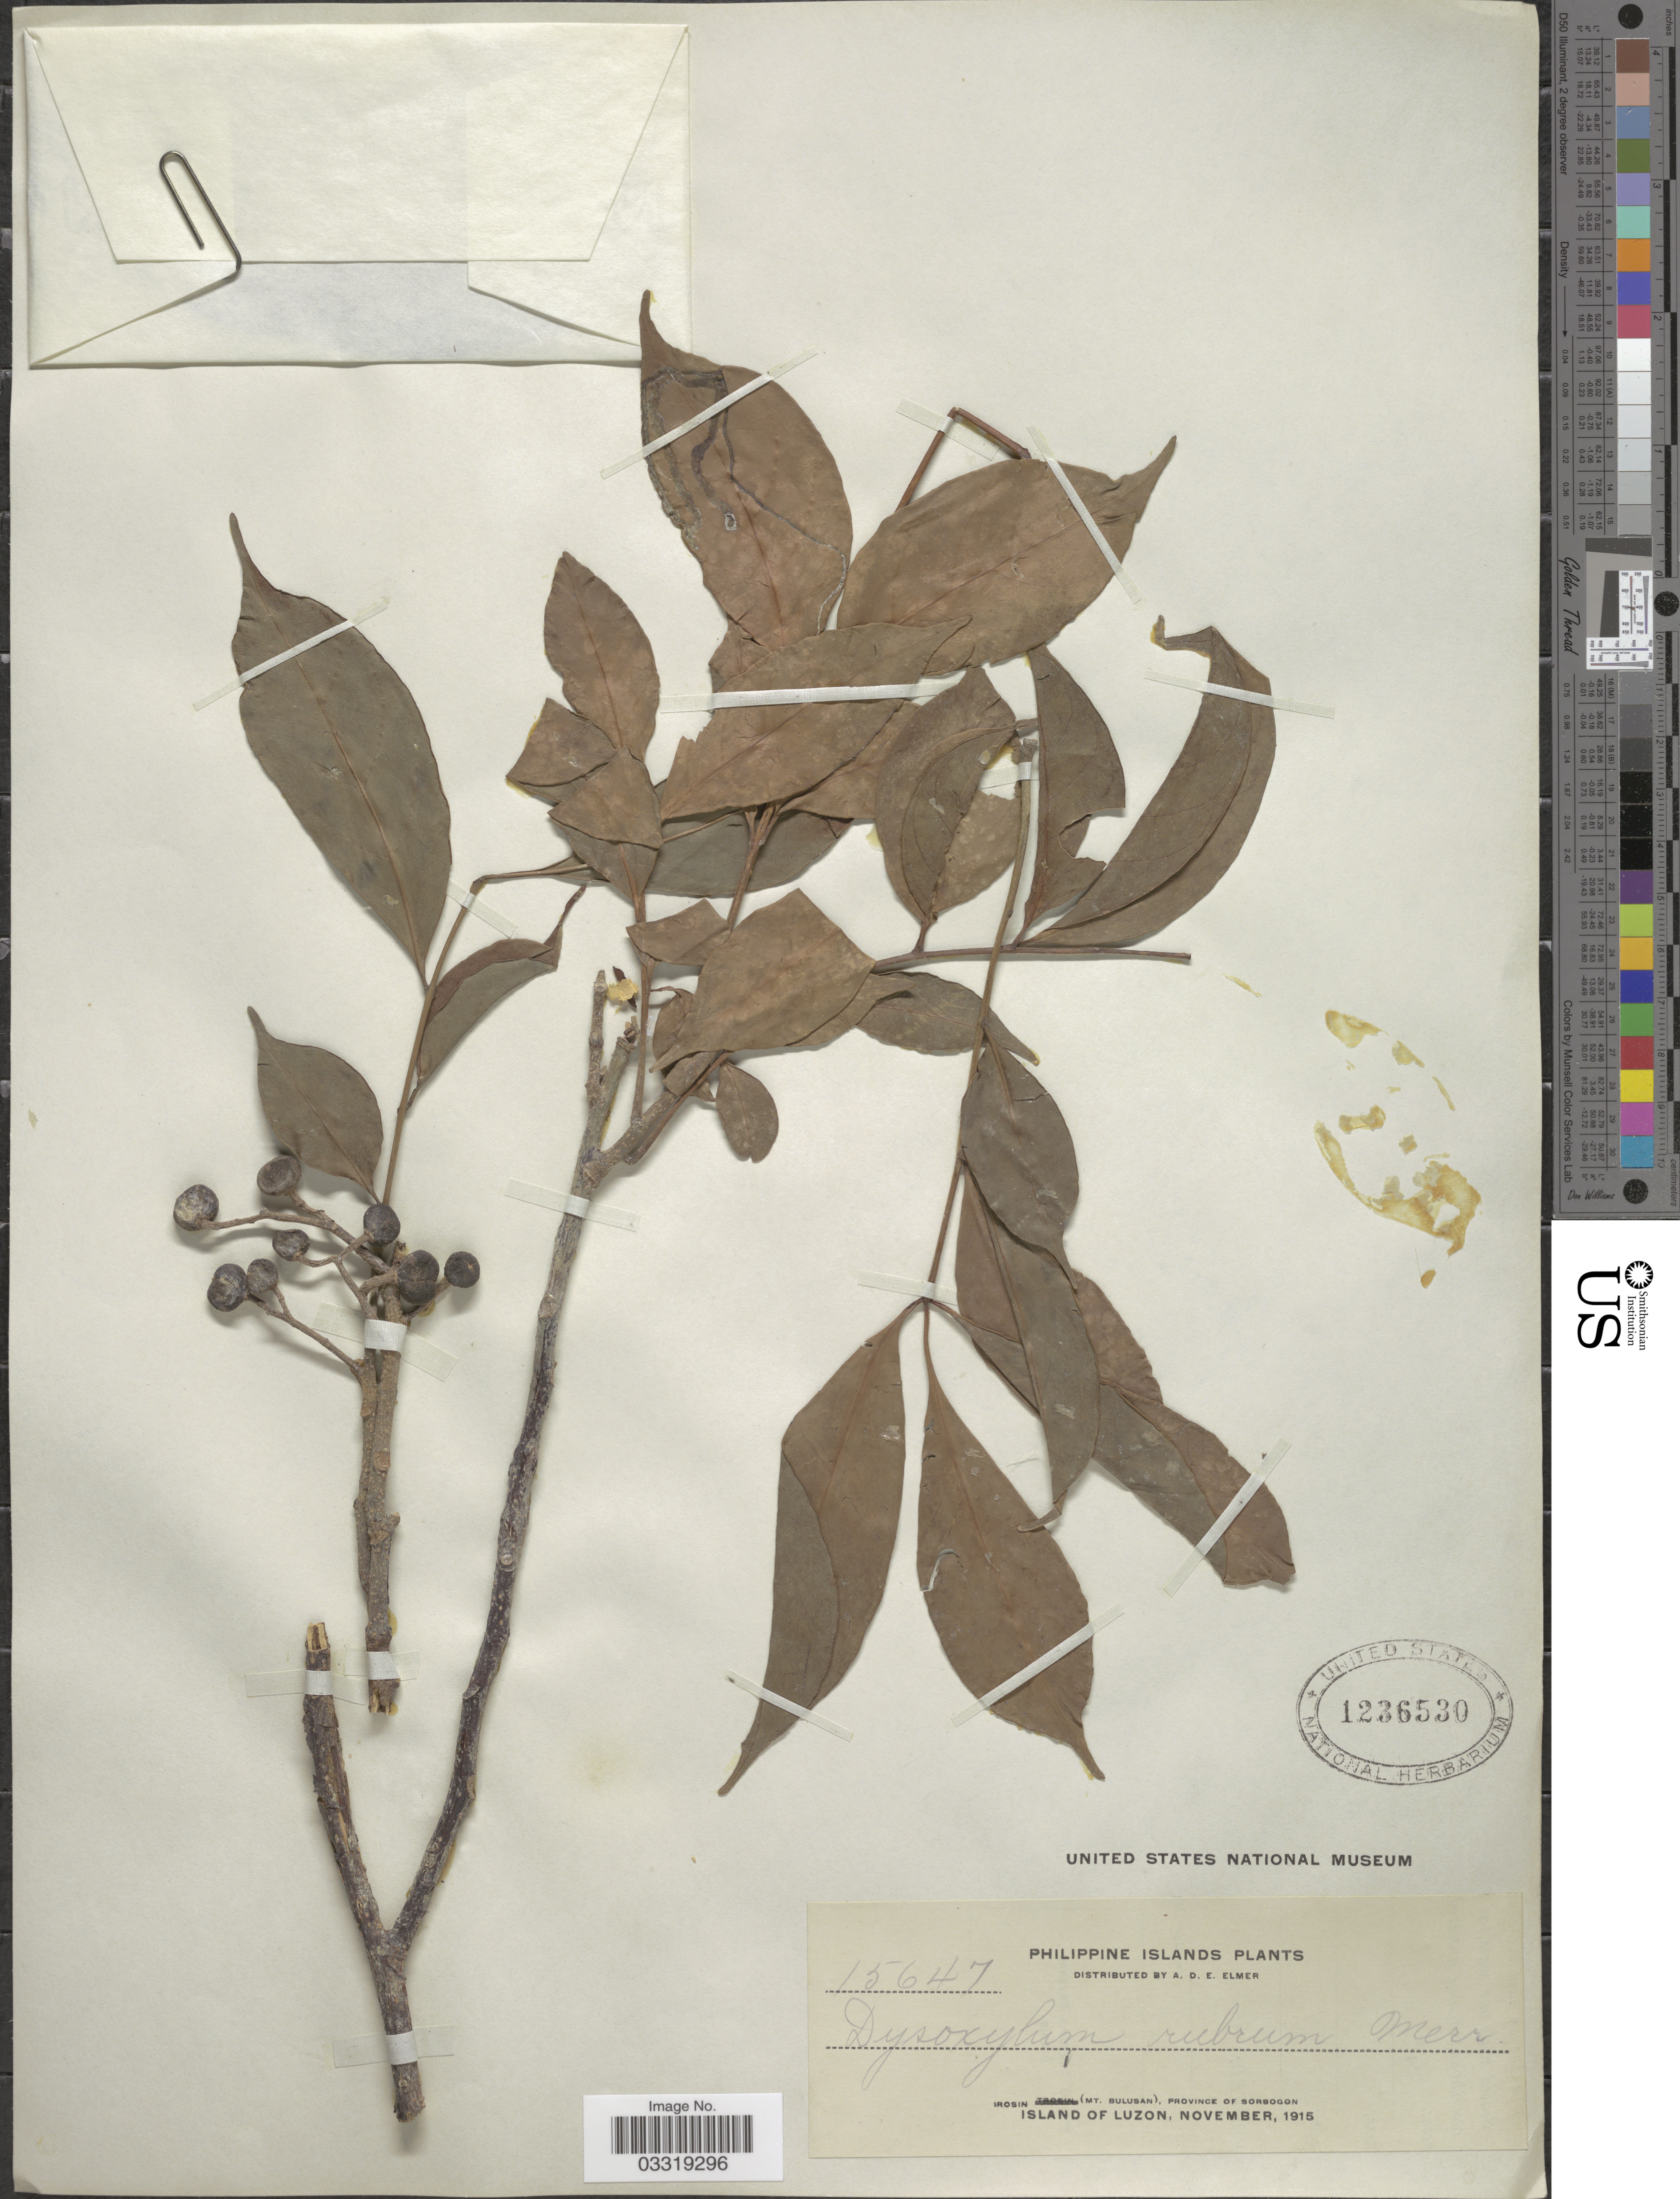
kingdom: Plantae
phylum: Tracheophyta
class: Magnoliopsida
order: Sapindales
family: Meliaceae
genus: Goniocheton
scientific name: Goniocheton arborescens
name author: Blume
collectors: A. D. E. Elmer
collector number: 15647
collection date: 1915-11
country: Philippines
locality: Irosin (Mt. Bulusan), Province of Sorsogon. Island of Luzon.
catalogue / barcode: US 1236530